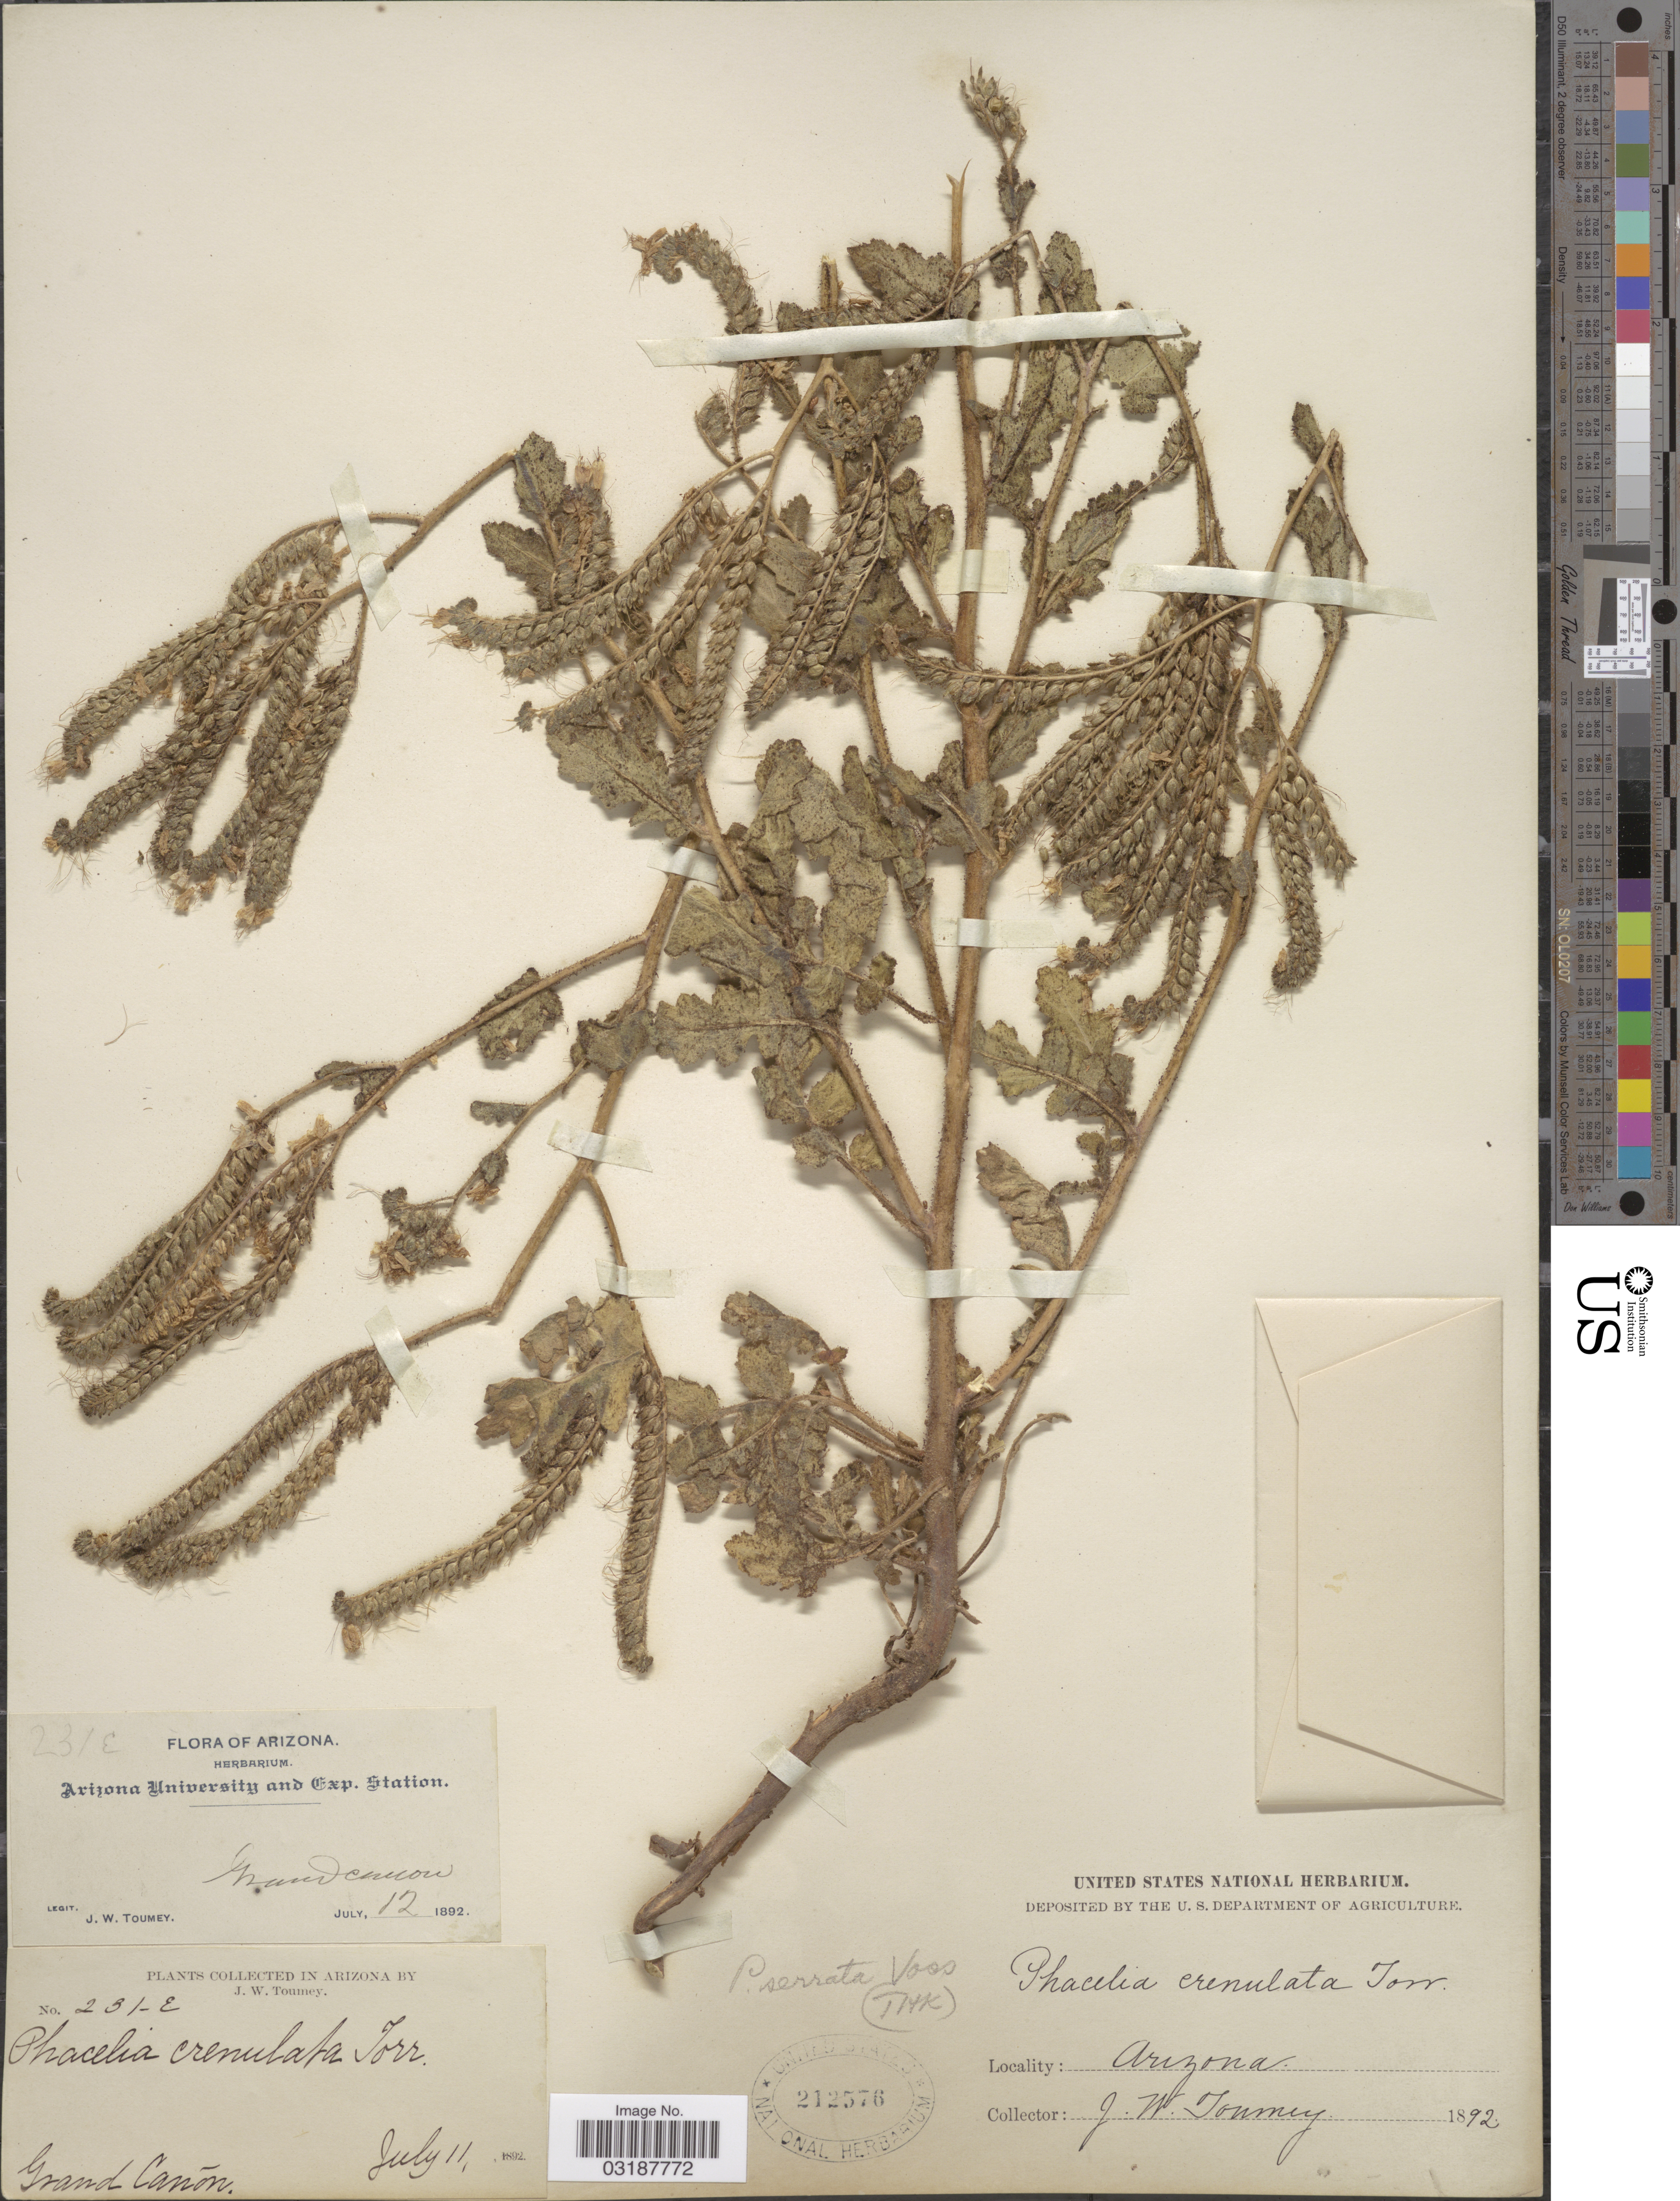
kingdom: Plantae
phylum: Tracheophyta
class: Magnoliopsida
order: Boraginales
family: Hydrophyllaceae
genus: Phacelia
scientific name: Phacelia serrata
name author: J.W. Voss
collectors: J. W. Toumey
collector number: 231-E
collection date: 1892-07-11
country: United States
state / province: Arizona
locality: Grand Cañon.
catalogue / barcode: US 212576